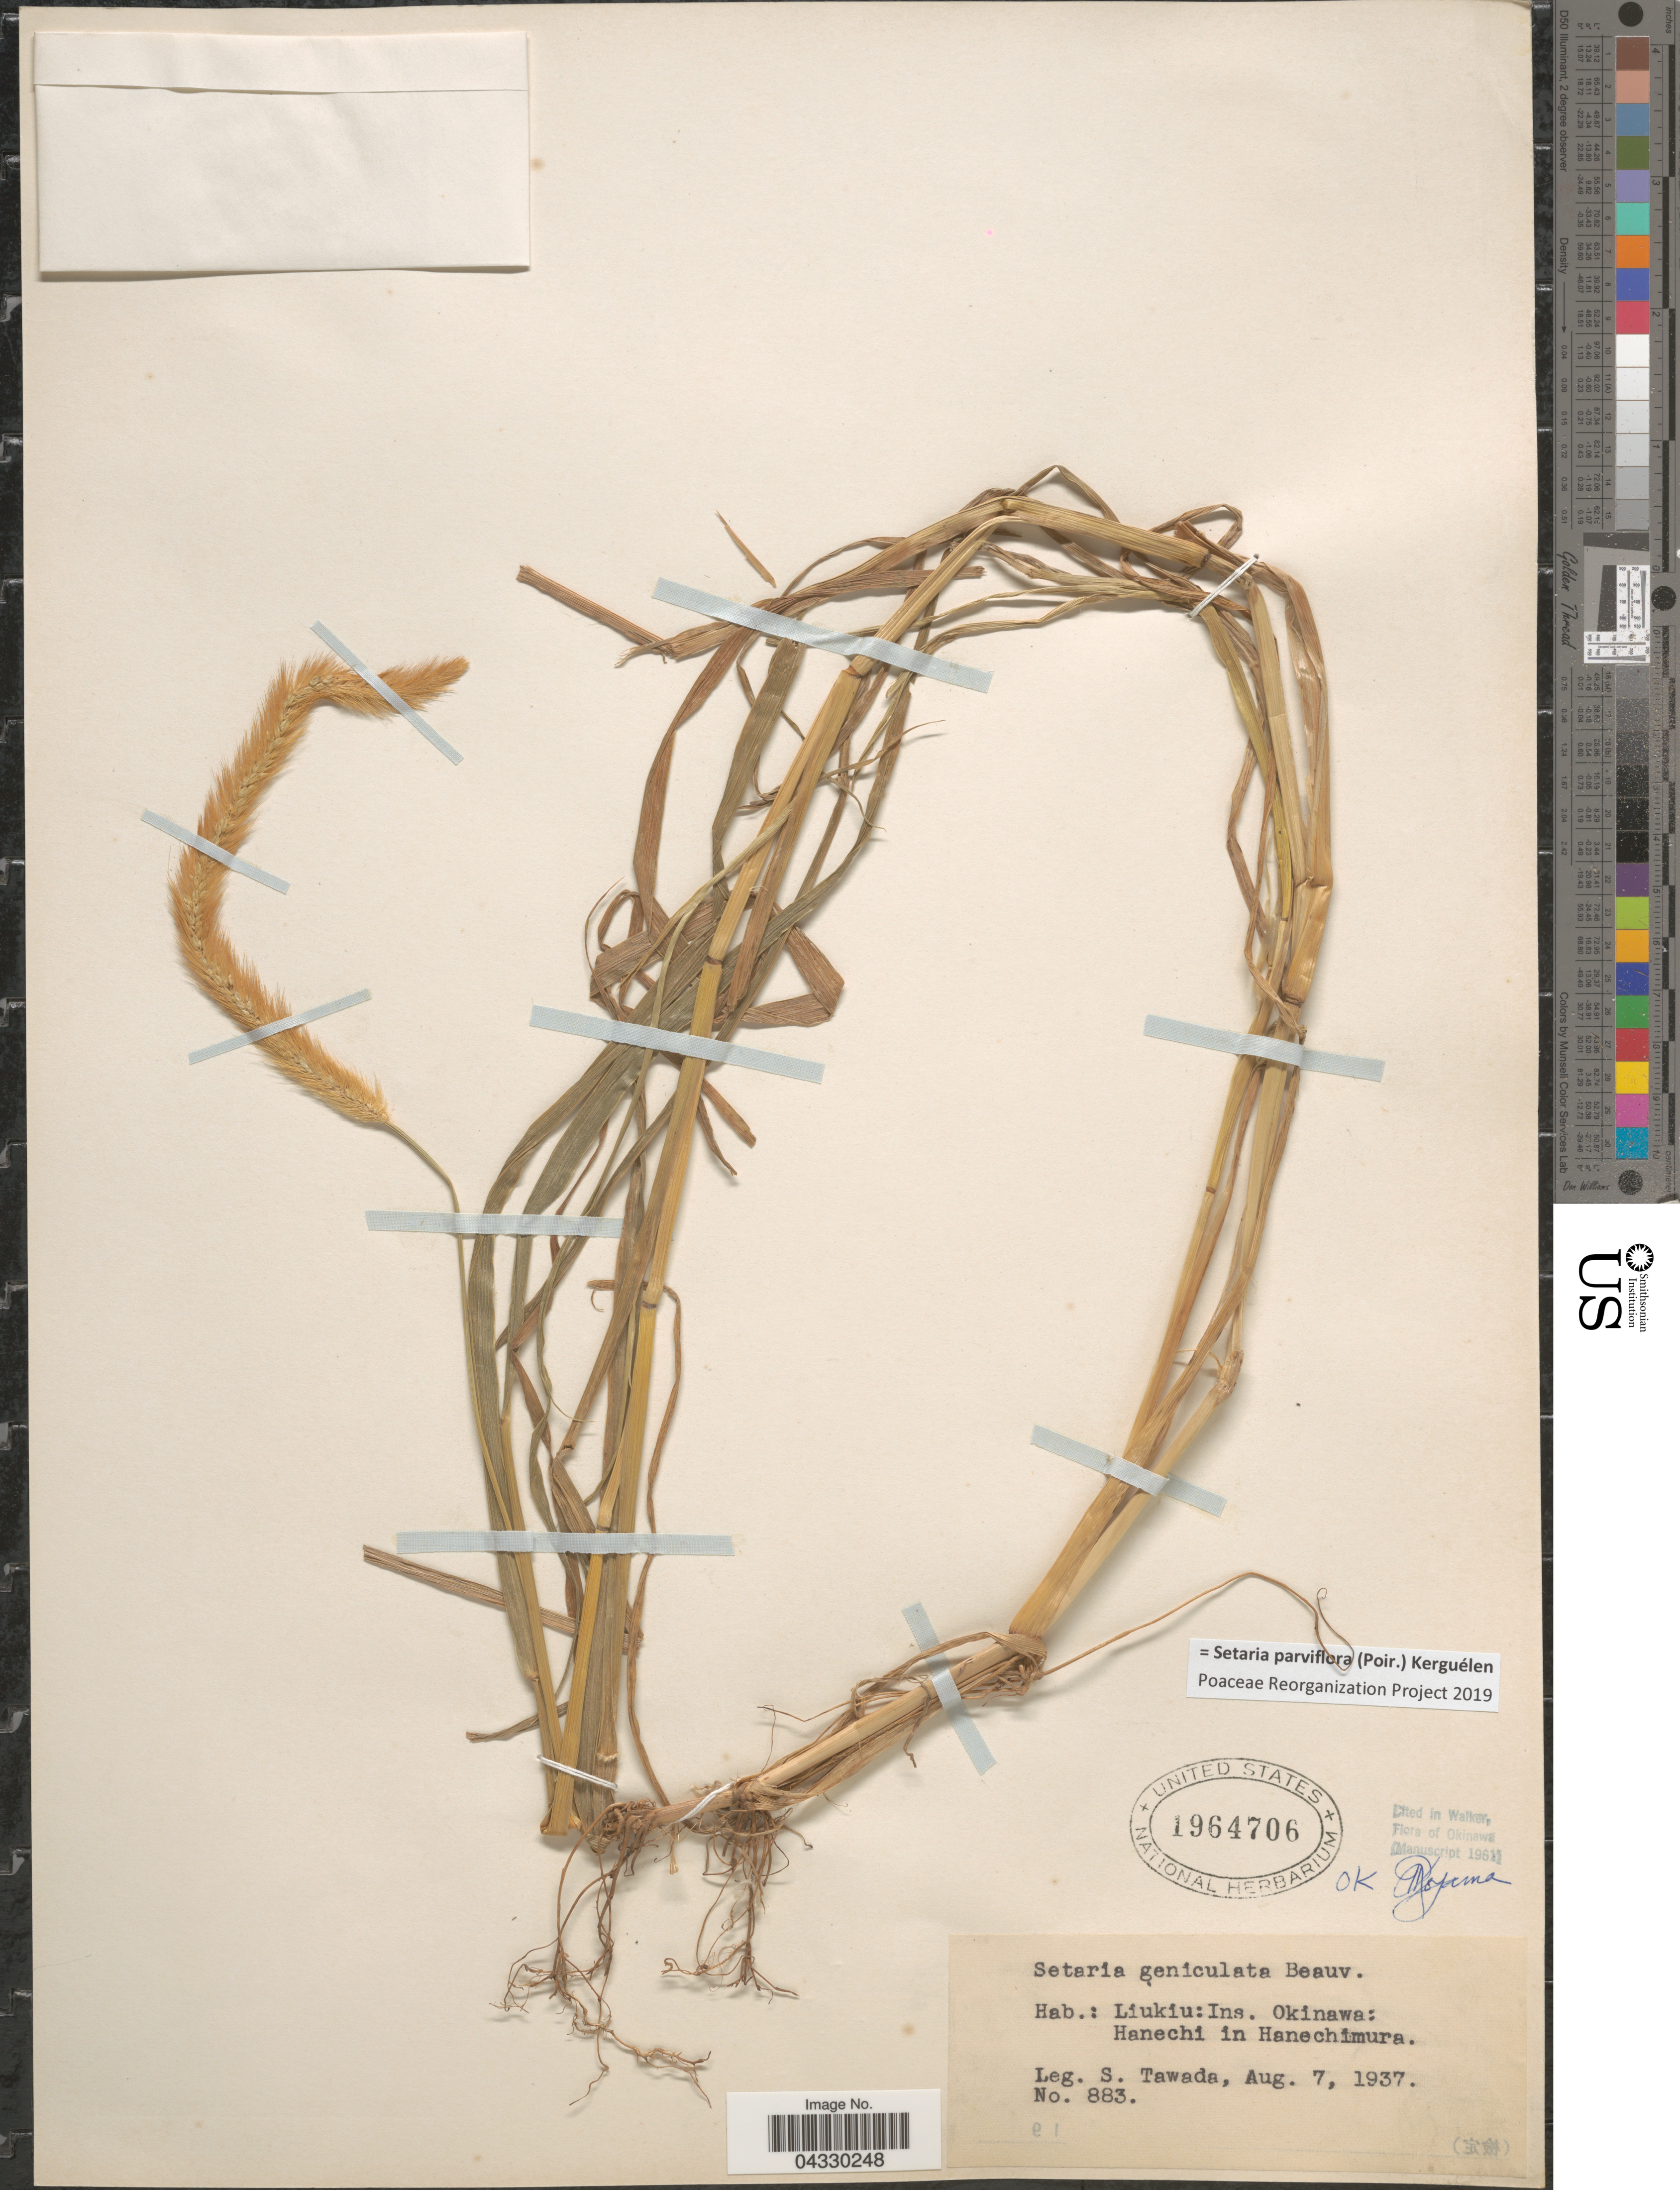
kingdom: Plantae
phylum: Tracheophyta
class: Liliopsida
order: Poales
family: Poaceae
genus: Setaria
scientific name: Setaria parviflora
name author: (Poir.) Kerguélen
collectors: S. Tawada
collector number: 883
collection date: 1937-08-07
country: Japan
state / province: Okinawa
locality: Liukiu: Ins. Okinawa: Hanechi in Hanechimura.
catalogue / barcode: US 1964706